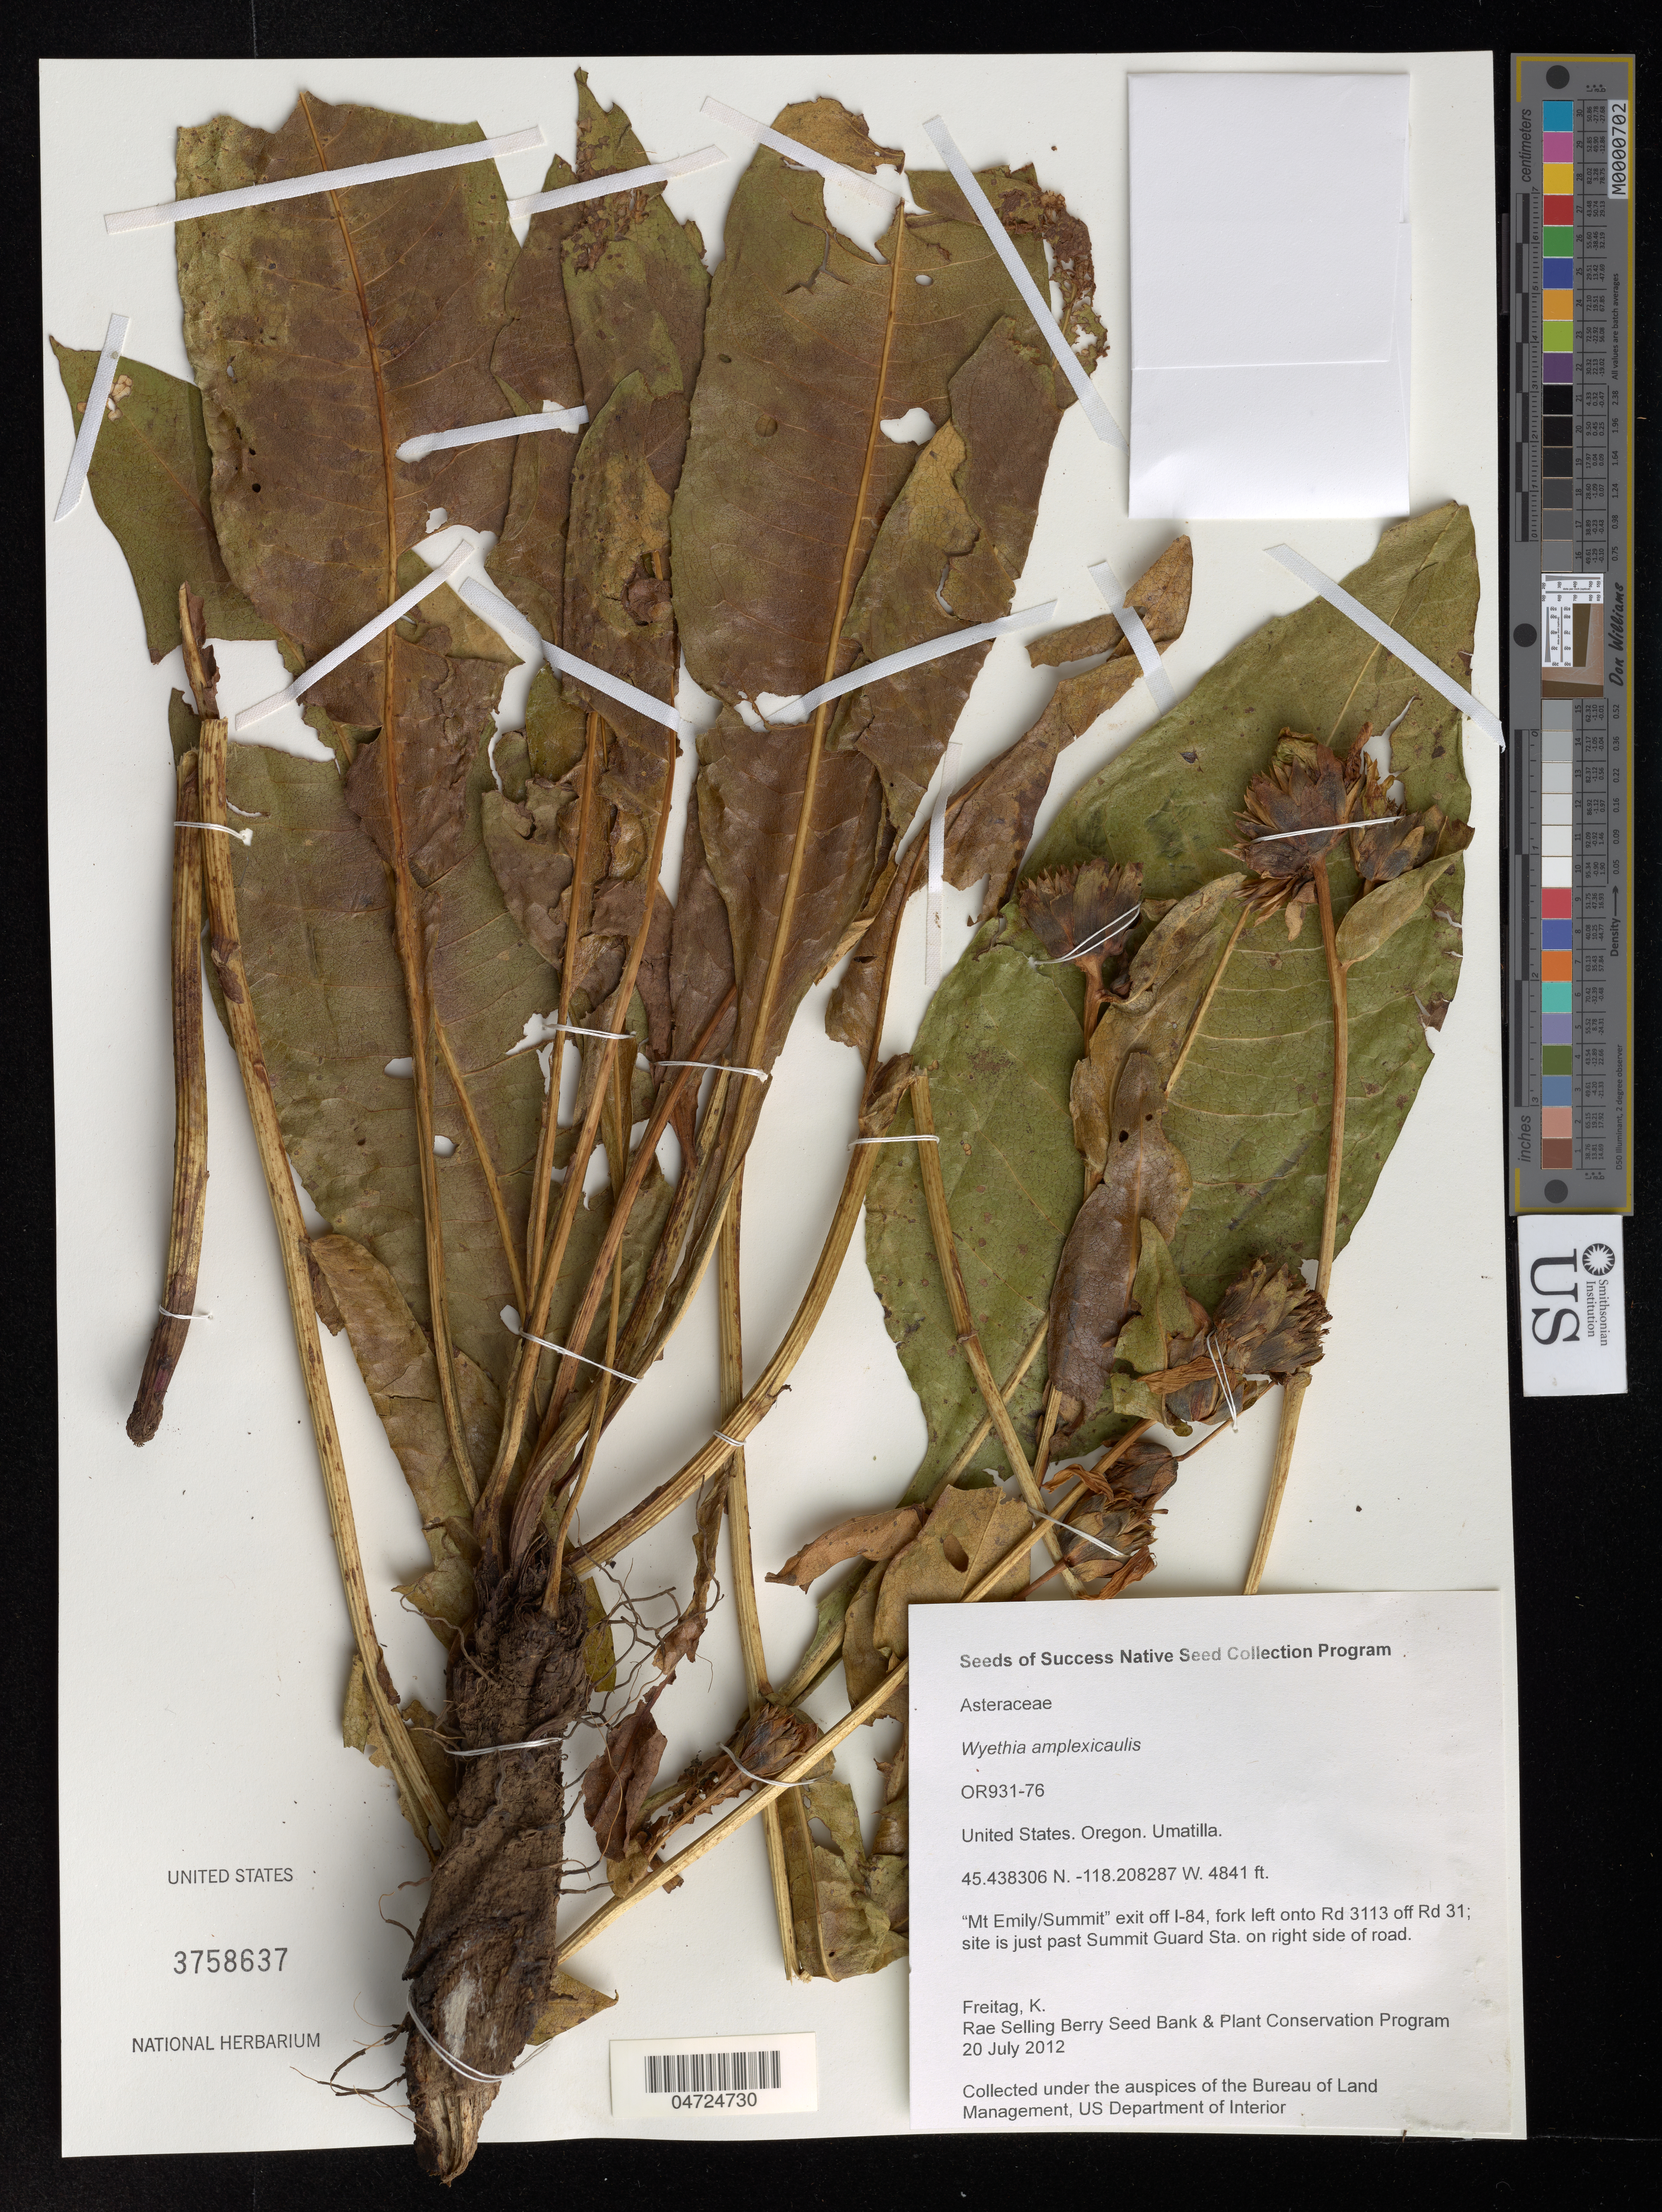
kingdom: Plantae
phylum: Tracheophyta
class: Magnoliopsida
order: Asterales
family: Asteraceae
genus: Wyethia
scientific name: Wyethia amplexicaulis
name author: Nutt.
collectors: K. Freitag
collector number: OR931-76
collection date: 2012-07-20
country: United States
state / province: Oregon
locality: Umatilla. "Mt Emily/Summit" exit off I-84, fork left onto Rd 3113 off Rd 31; site is just past Summit Guard Sta. on right side of road.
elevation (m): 1476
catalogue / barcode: US 3758637